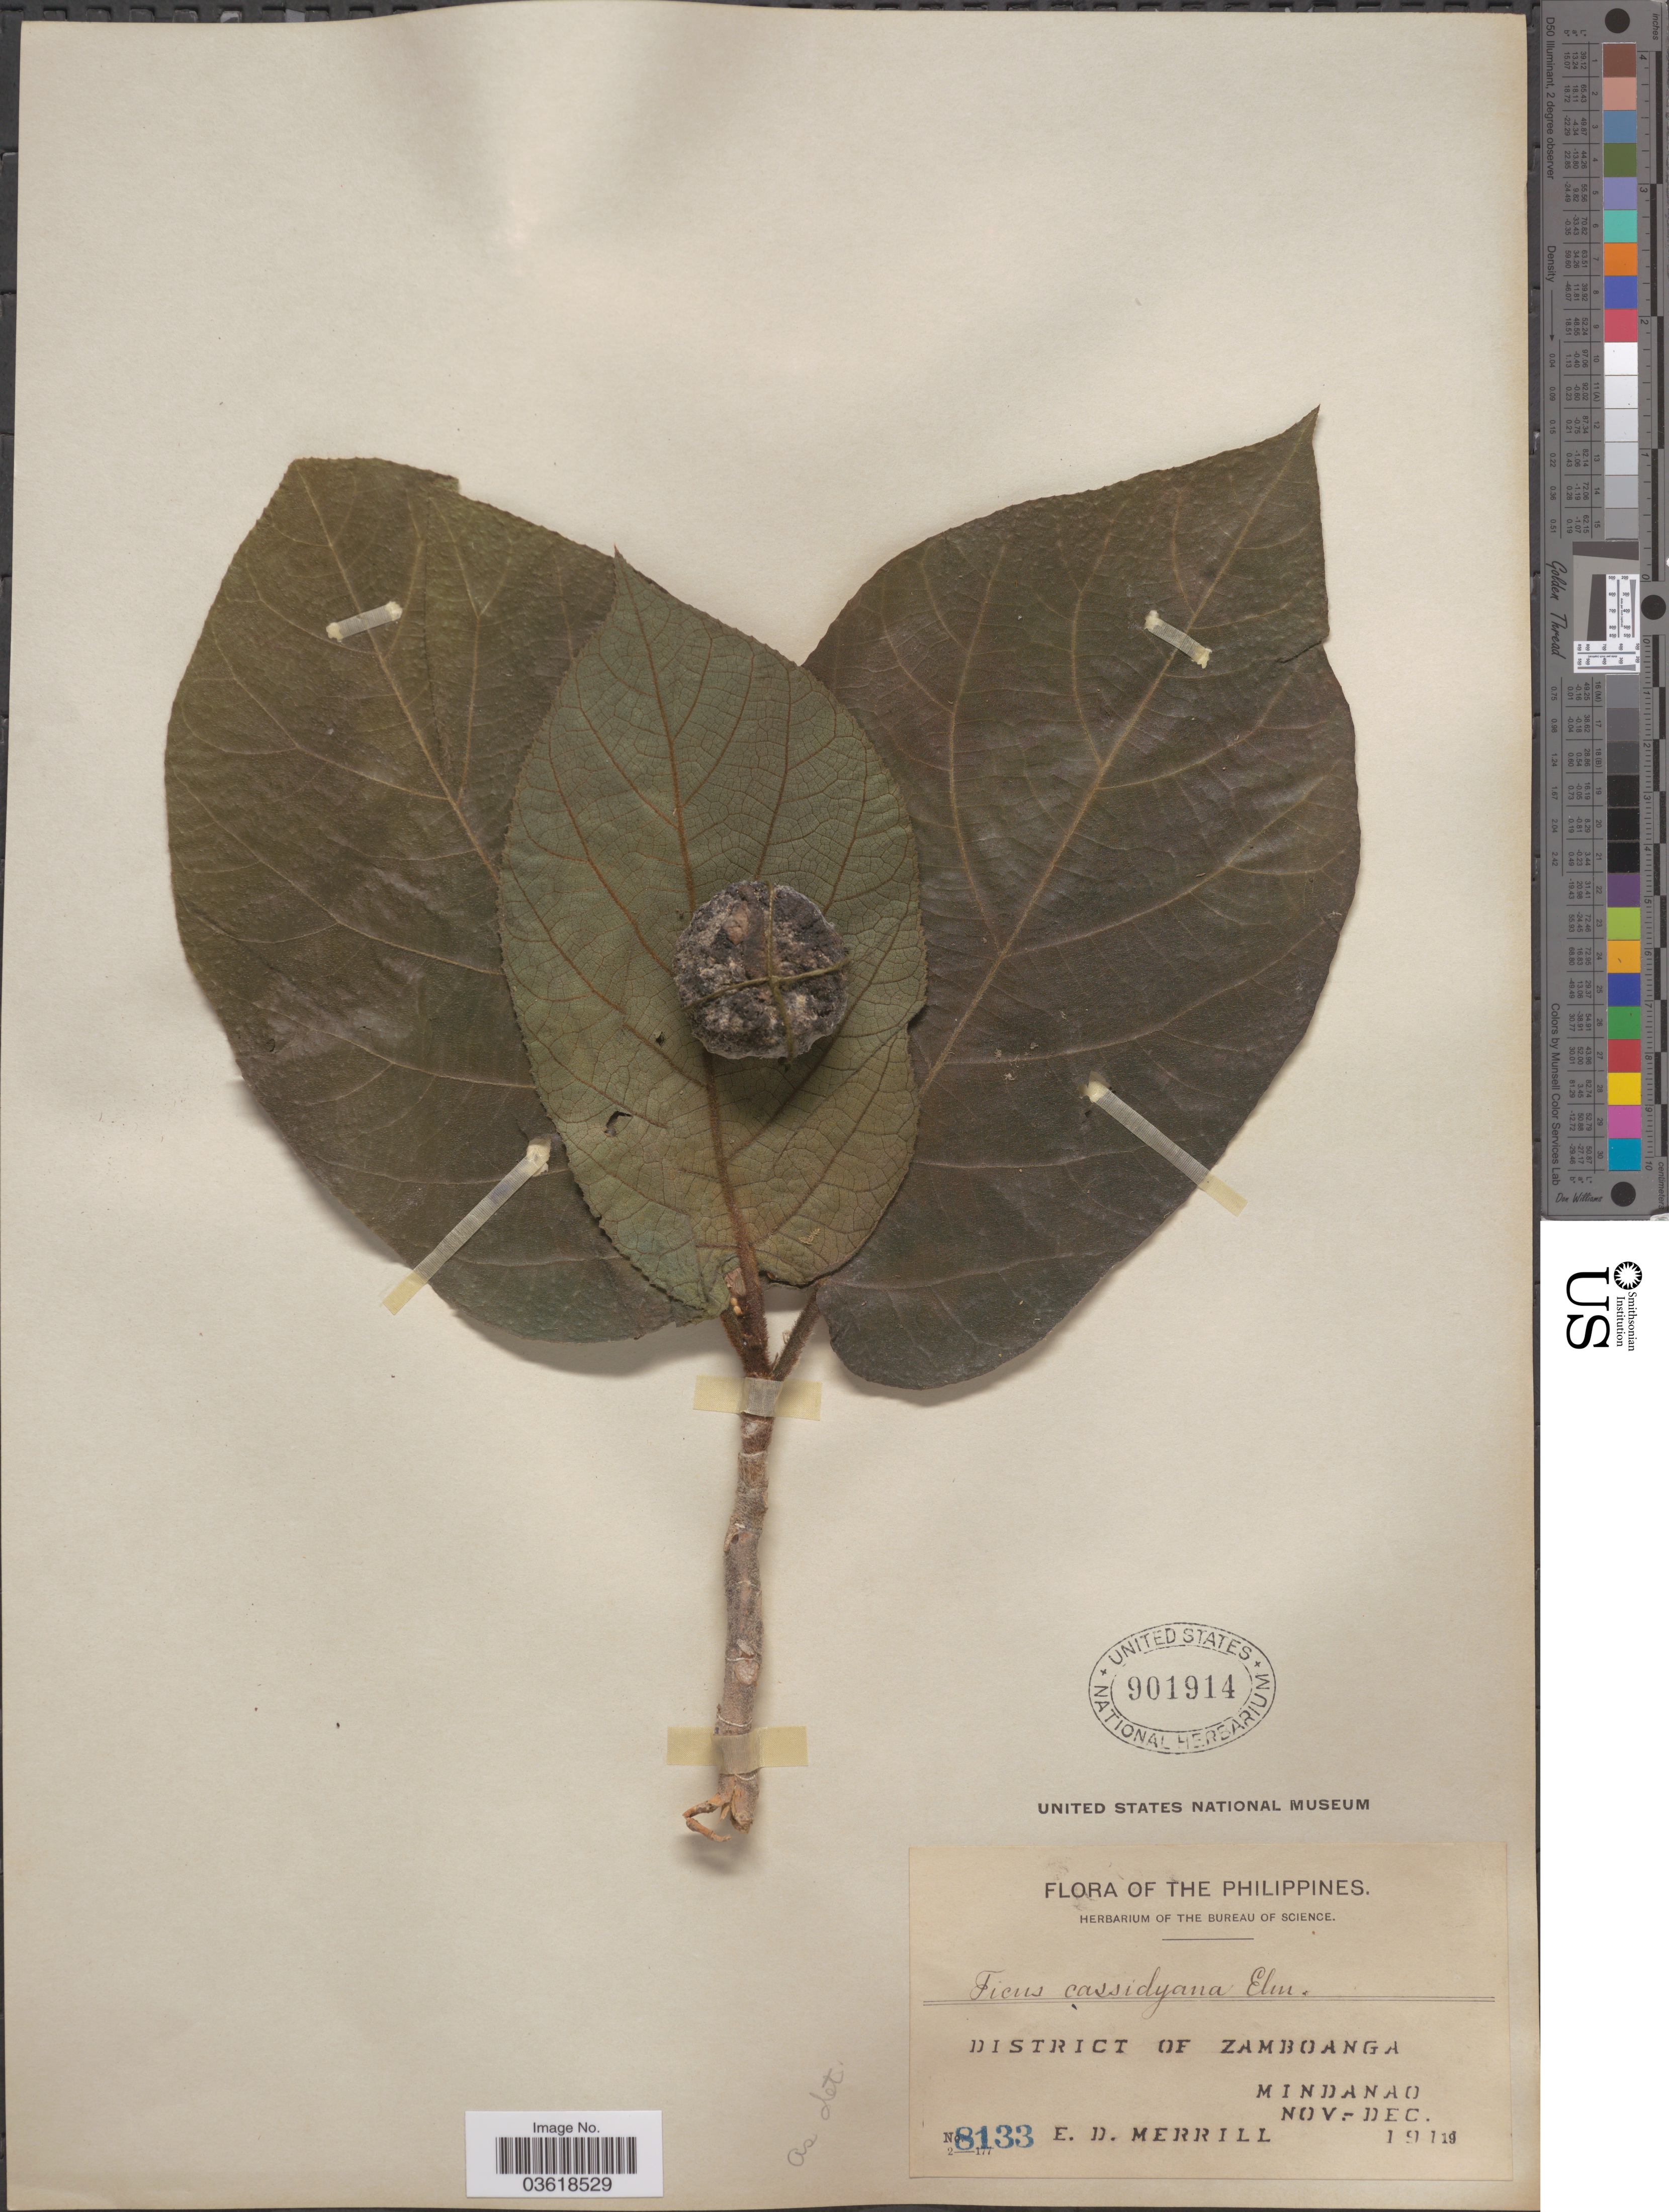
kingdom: Plantae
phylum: Tracheophyta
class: Magnoliopsida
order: Rosales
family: Moraceae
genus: Ficus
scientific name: Ficus cassidyana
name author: Elmer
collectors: E. D. Merrill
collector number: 8133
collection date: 1919-11/1919-12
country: Philippines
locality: District of Zamboanga. Mindanao.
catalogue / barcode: US 901914